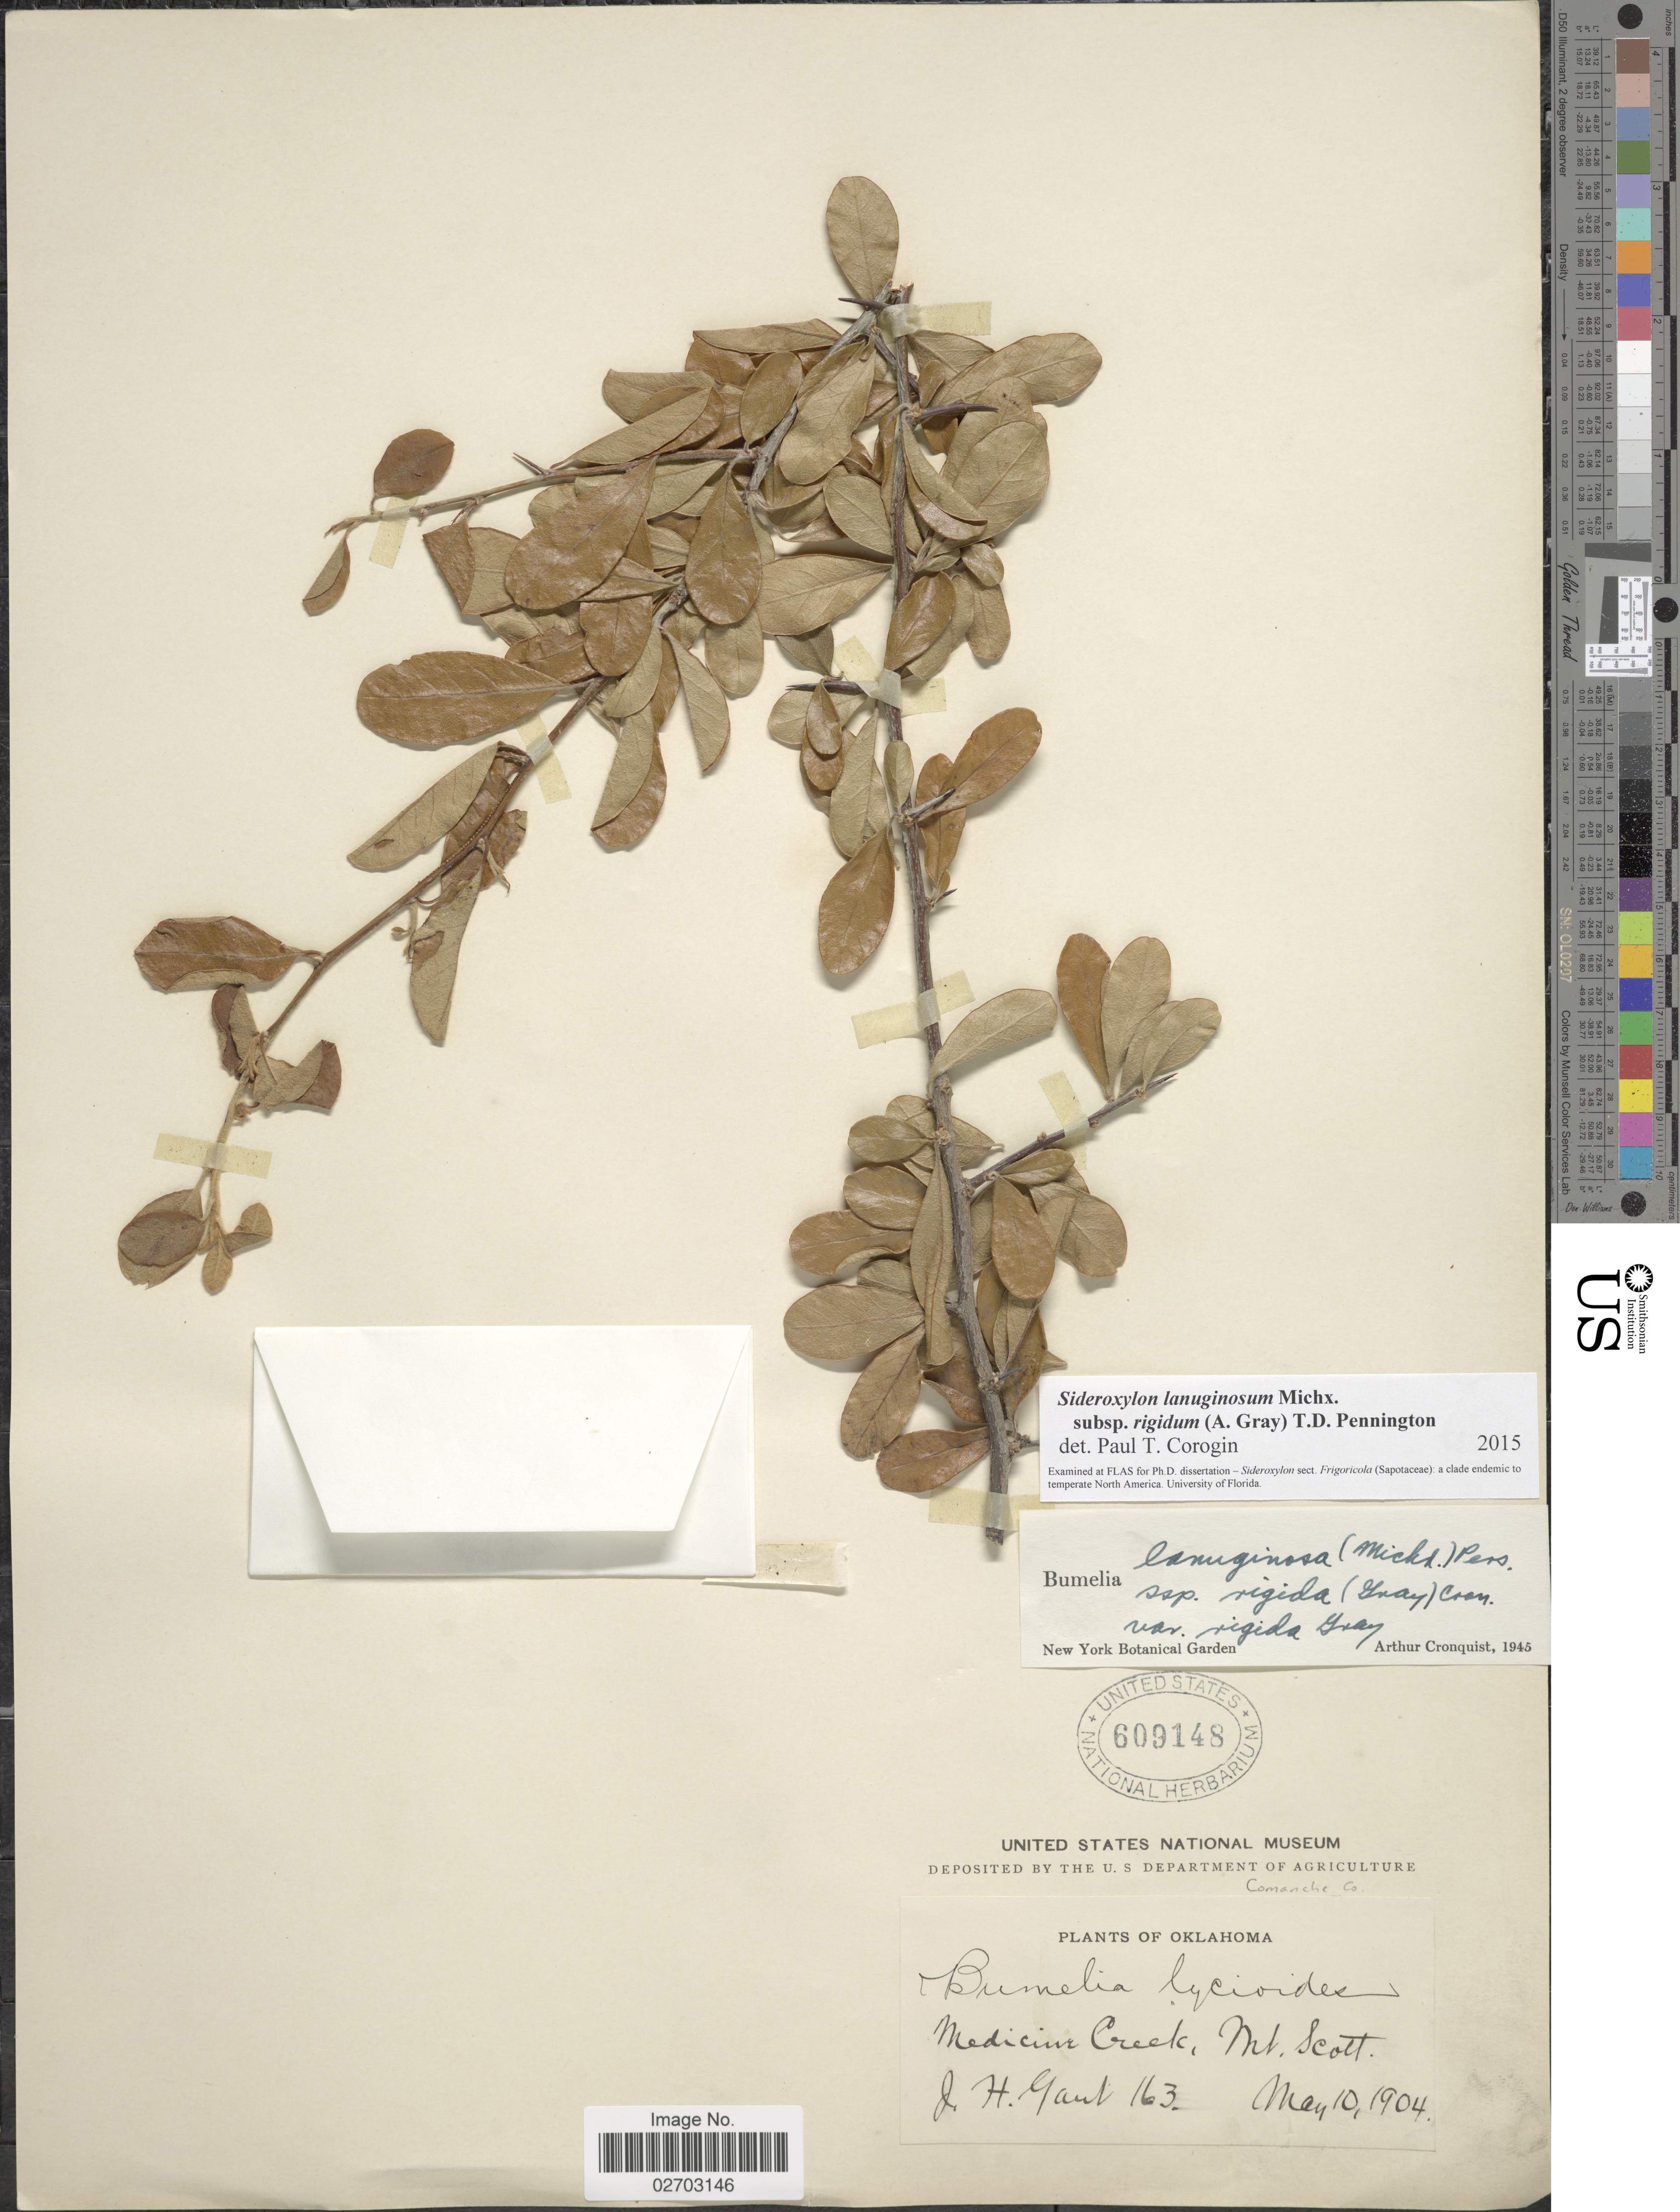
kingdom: Plantae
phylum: Tracheophyta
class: Magnoliopsida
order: Ericales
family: Sapotaceae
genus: Sideroxylon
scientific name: Sideroxylon lanuginosum subsp. rigidum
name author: (A. Gray) T.D. Penn.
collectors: J. Gant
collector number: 163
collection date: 1904-05-10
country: United States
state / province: Oklahoma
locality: Medicine Creek, Comanche Co.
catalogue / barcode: US 609148